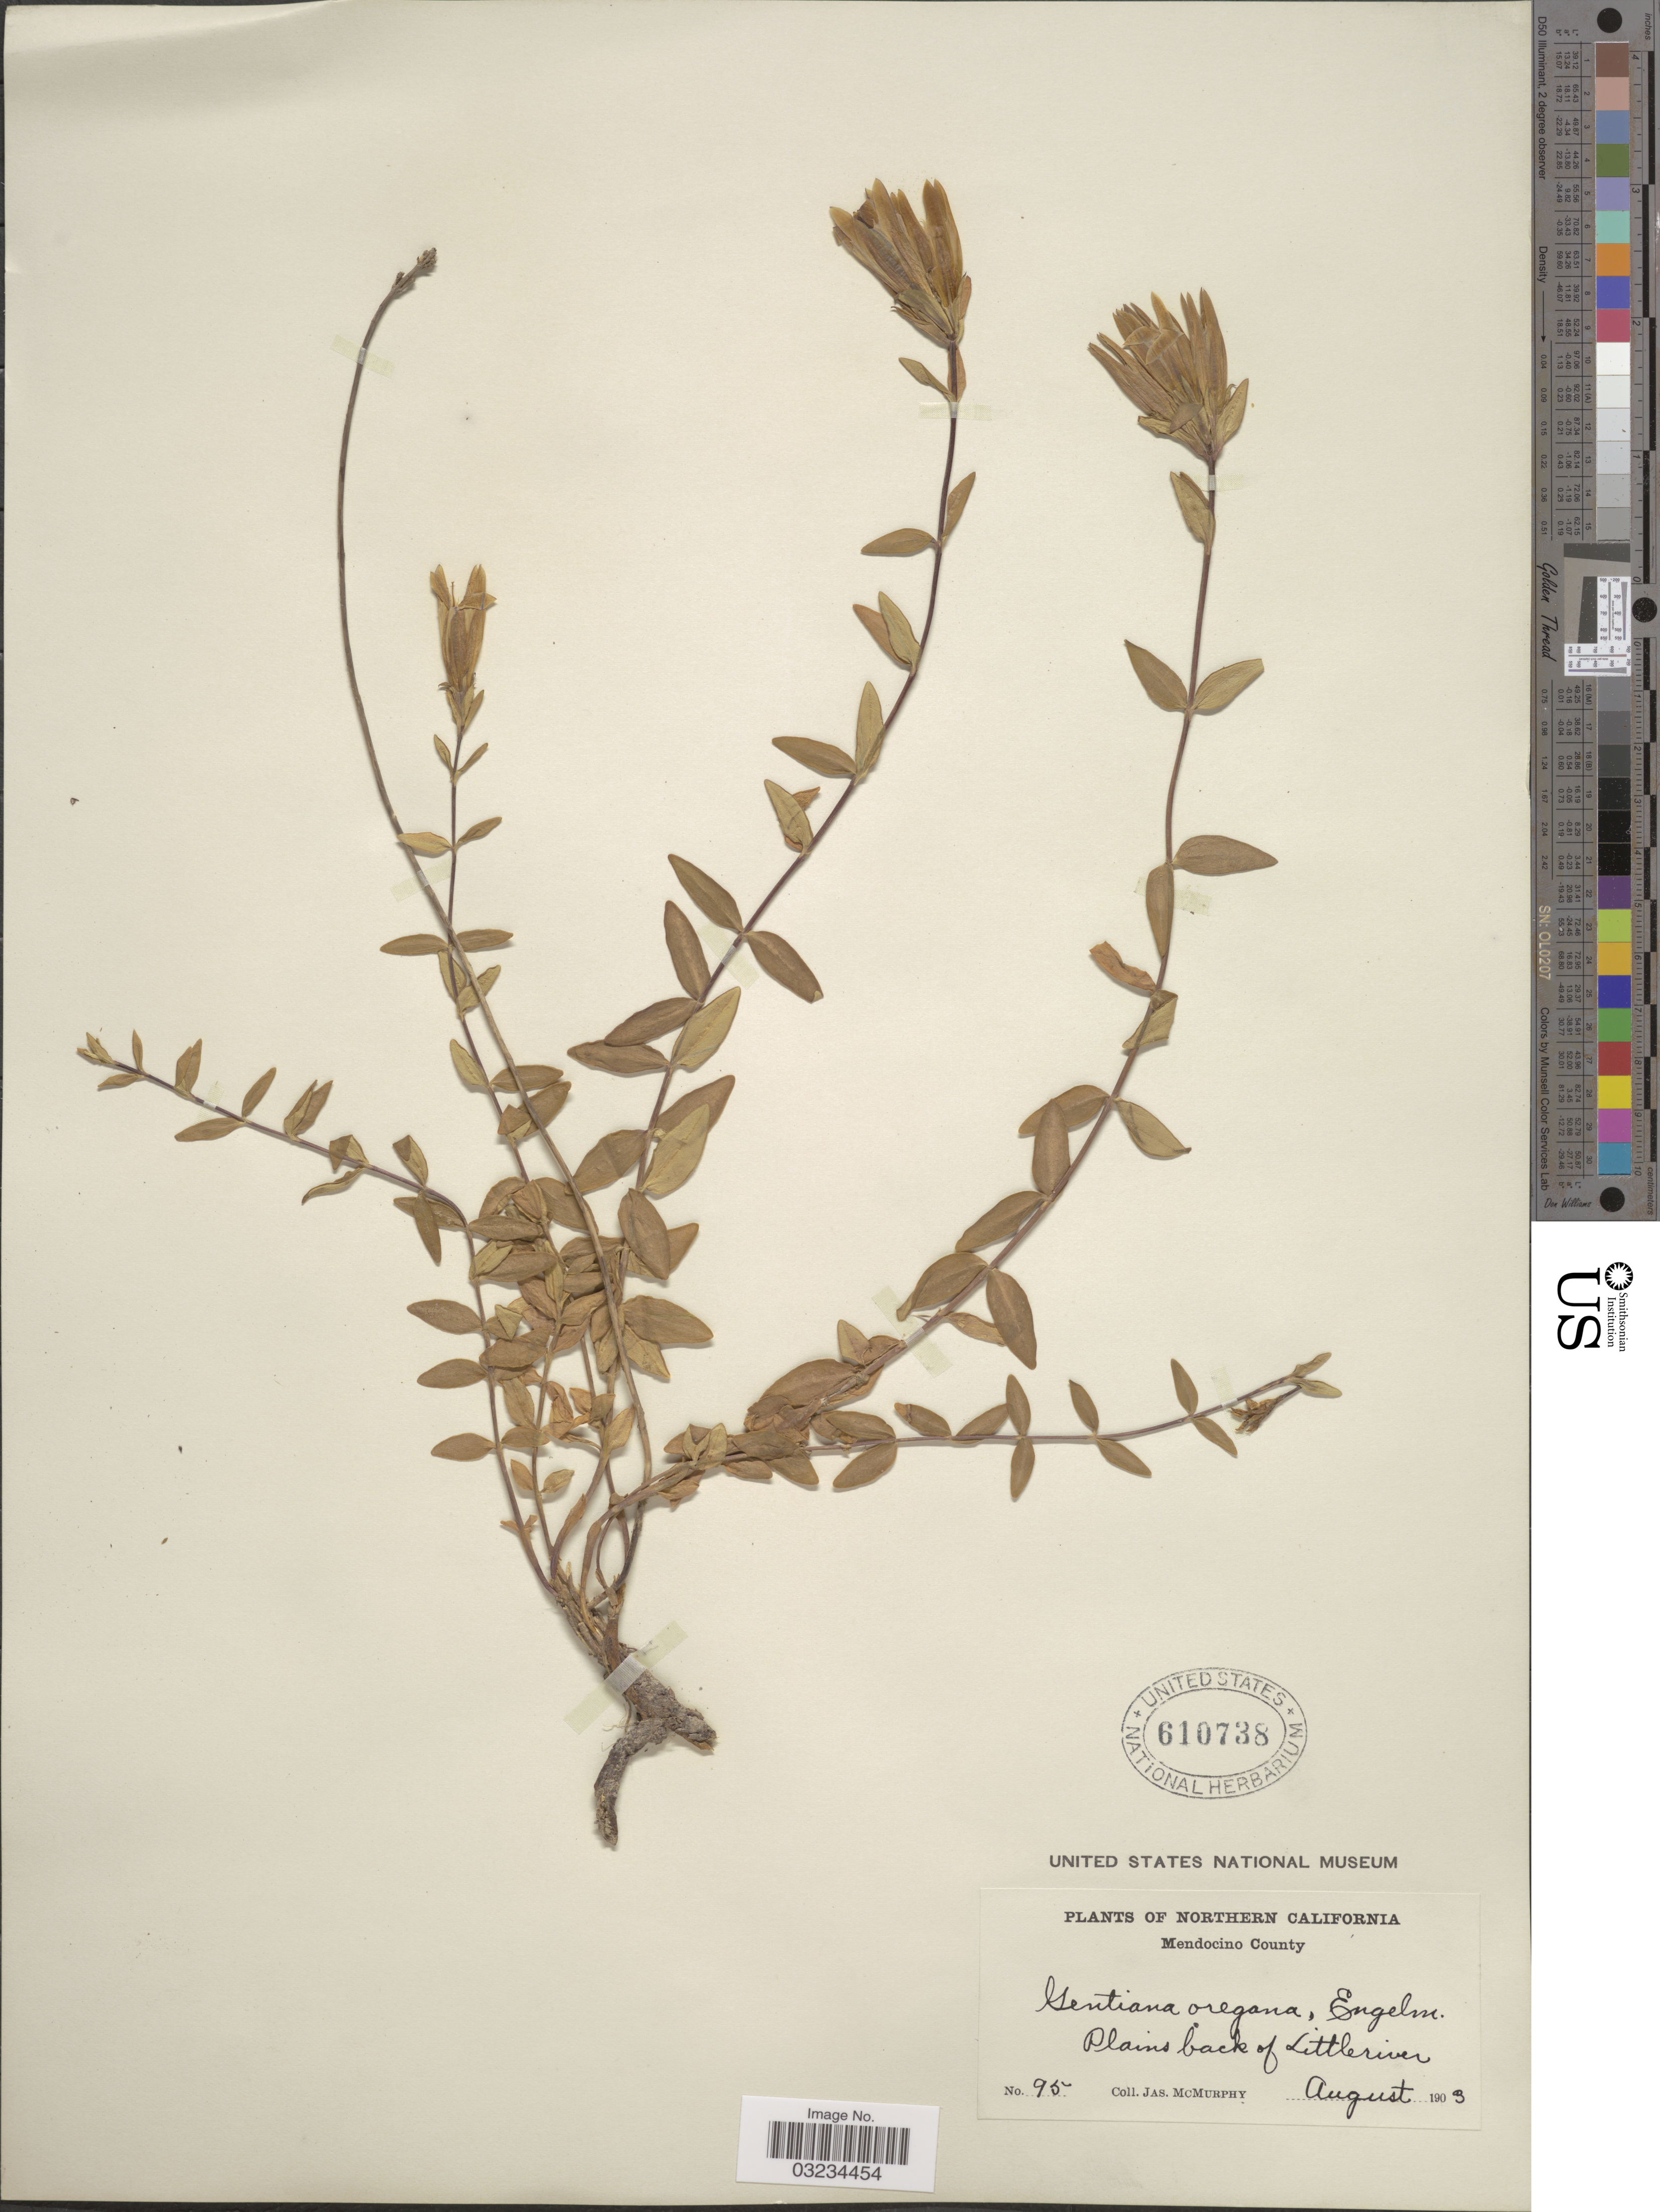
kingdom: Plantae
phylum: Tracheophyta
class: Magnoliopsida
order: Gentianales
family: Gentianaceae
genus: Gentiana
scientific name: Gentiana oregana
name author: Engelm. ex A. Gray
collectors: J. McMurphy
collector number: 95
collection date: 1903-08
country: United States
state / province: California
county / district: Mendocino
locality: Northern California. Mendocino County. Plains back of Littleriver.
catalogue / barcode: US 610738